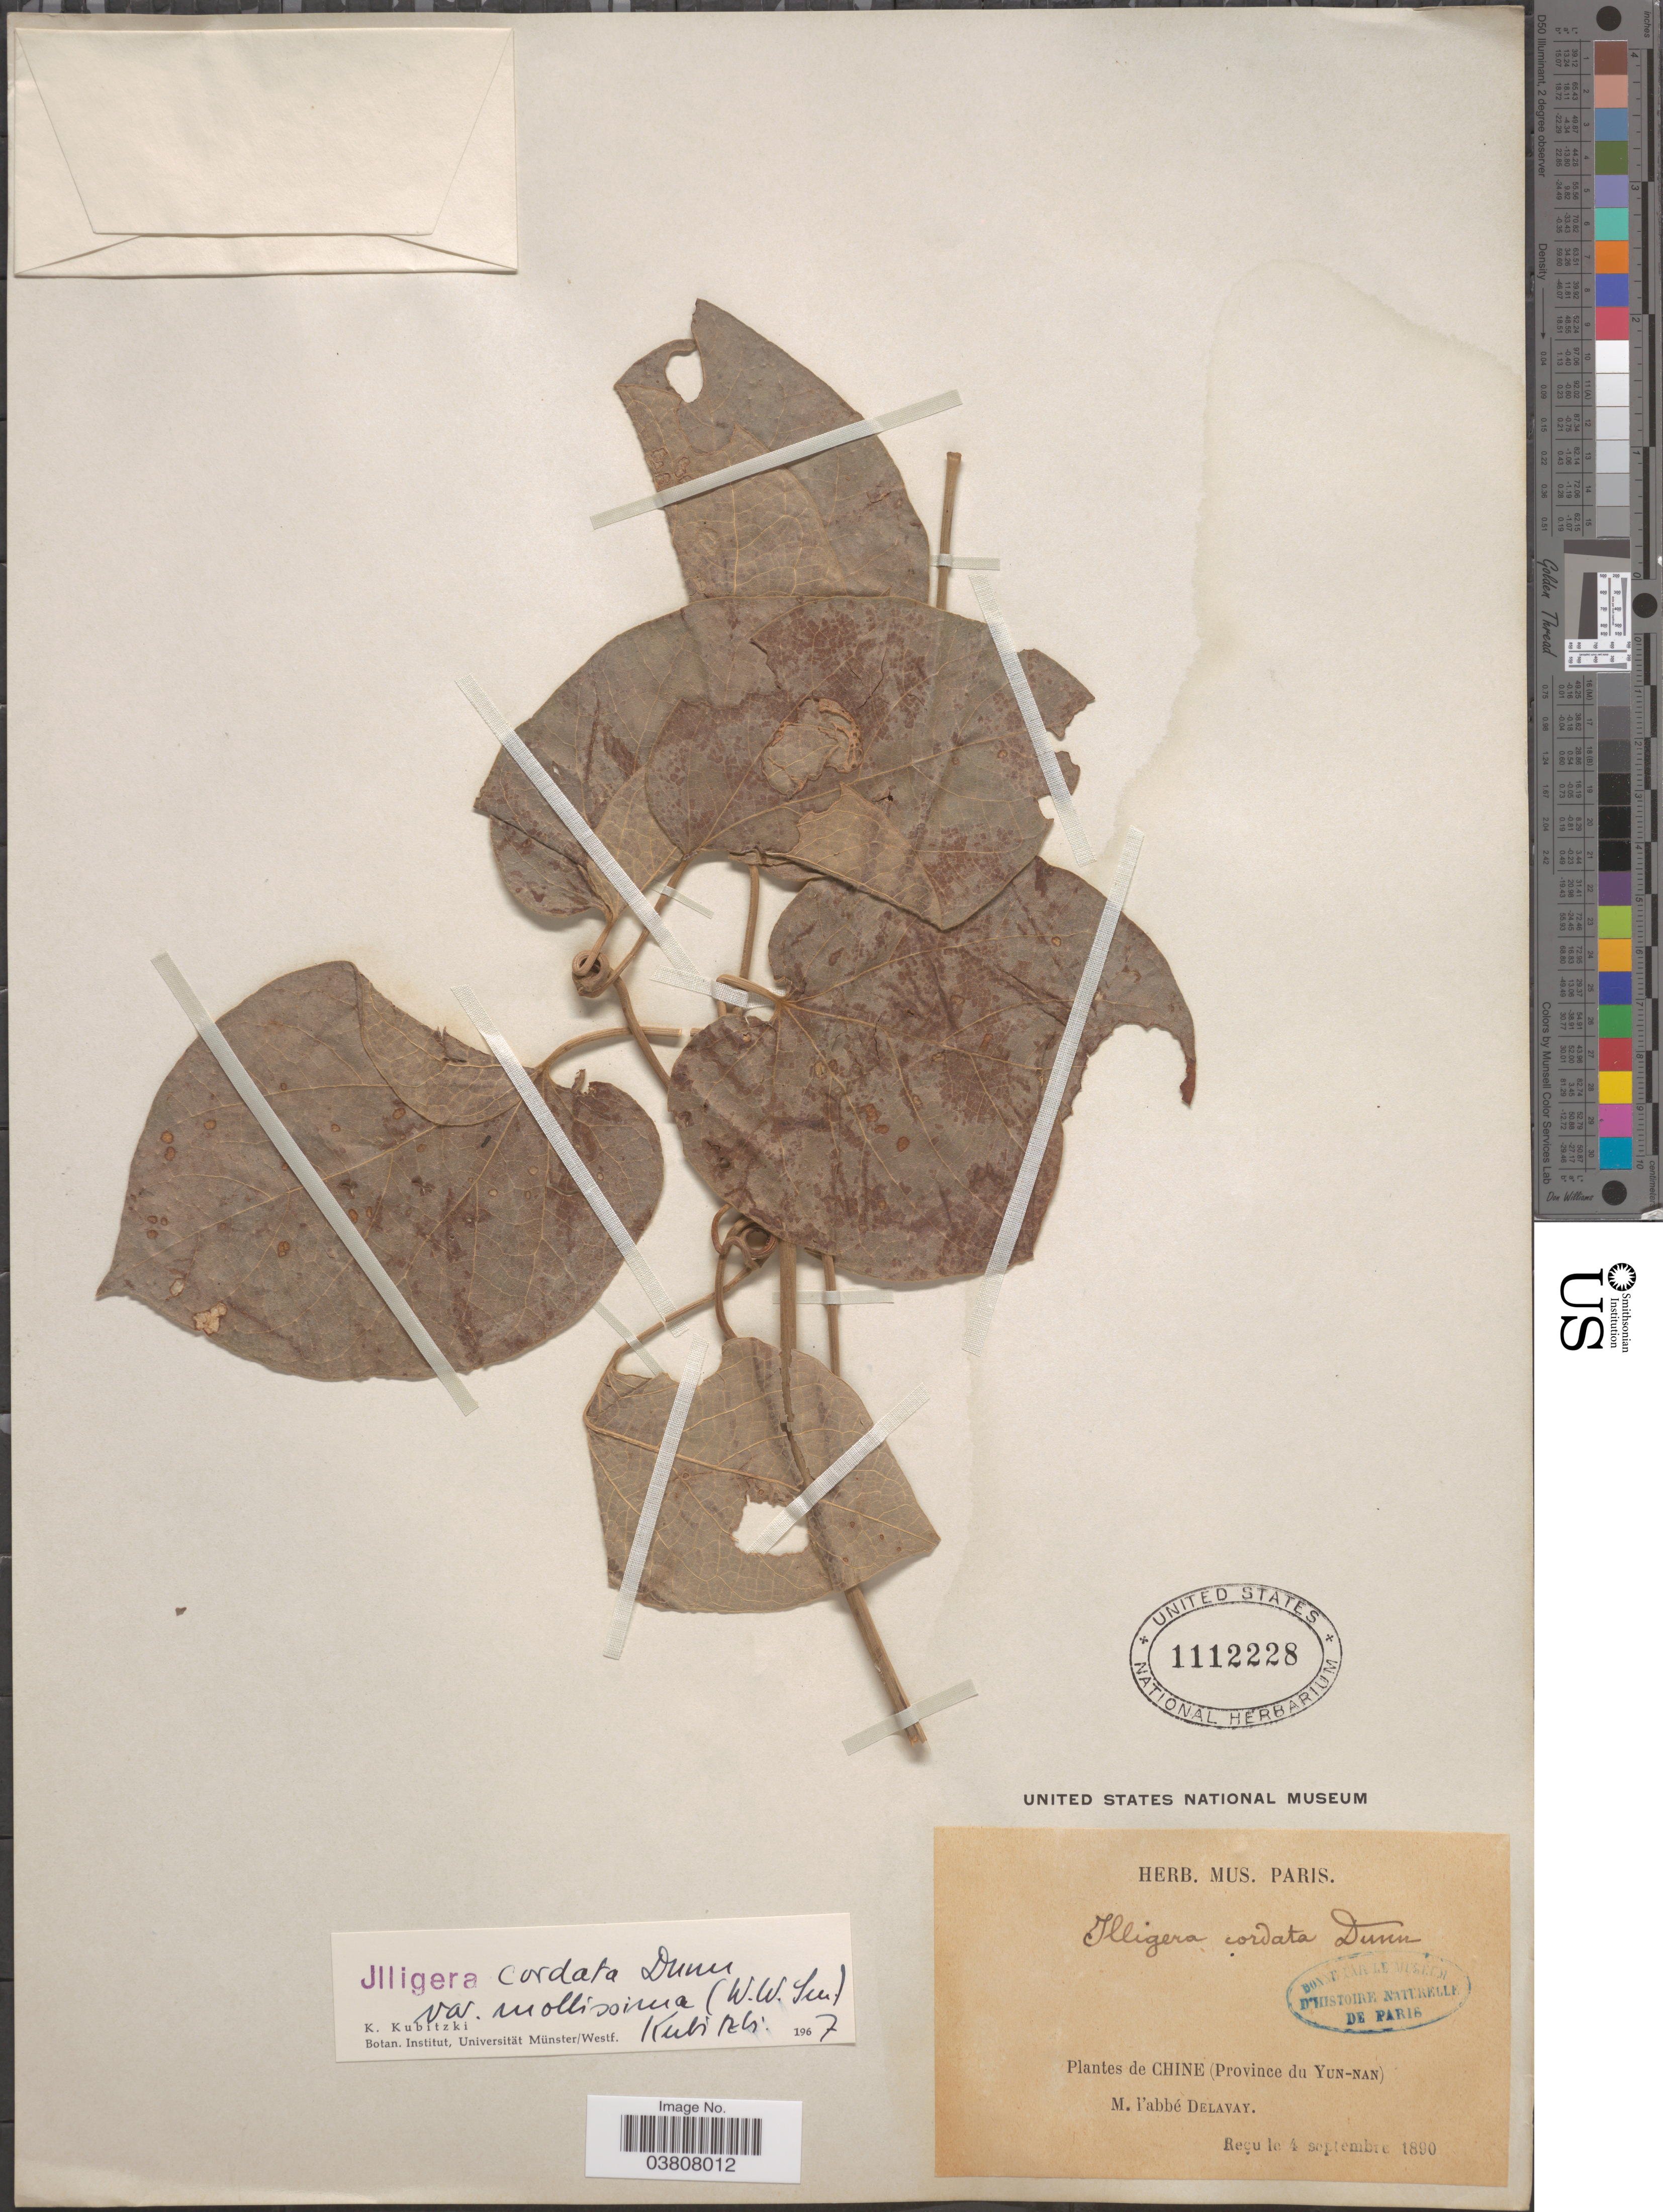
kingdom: Plantae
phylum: Tracheophyta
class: Magnoliopsida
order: Laurales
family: Hernandiaceae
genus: Illigera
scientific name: Illigera cordata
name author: Dunn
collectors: P. Delavay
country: China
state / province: Yunnan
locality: Province du Yun-Nan.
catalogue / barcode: US 1112228